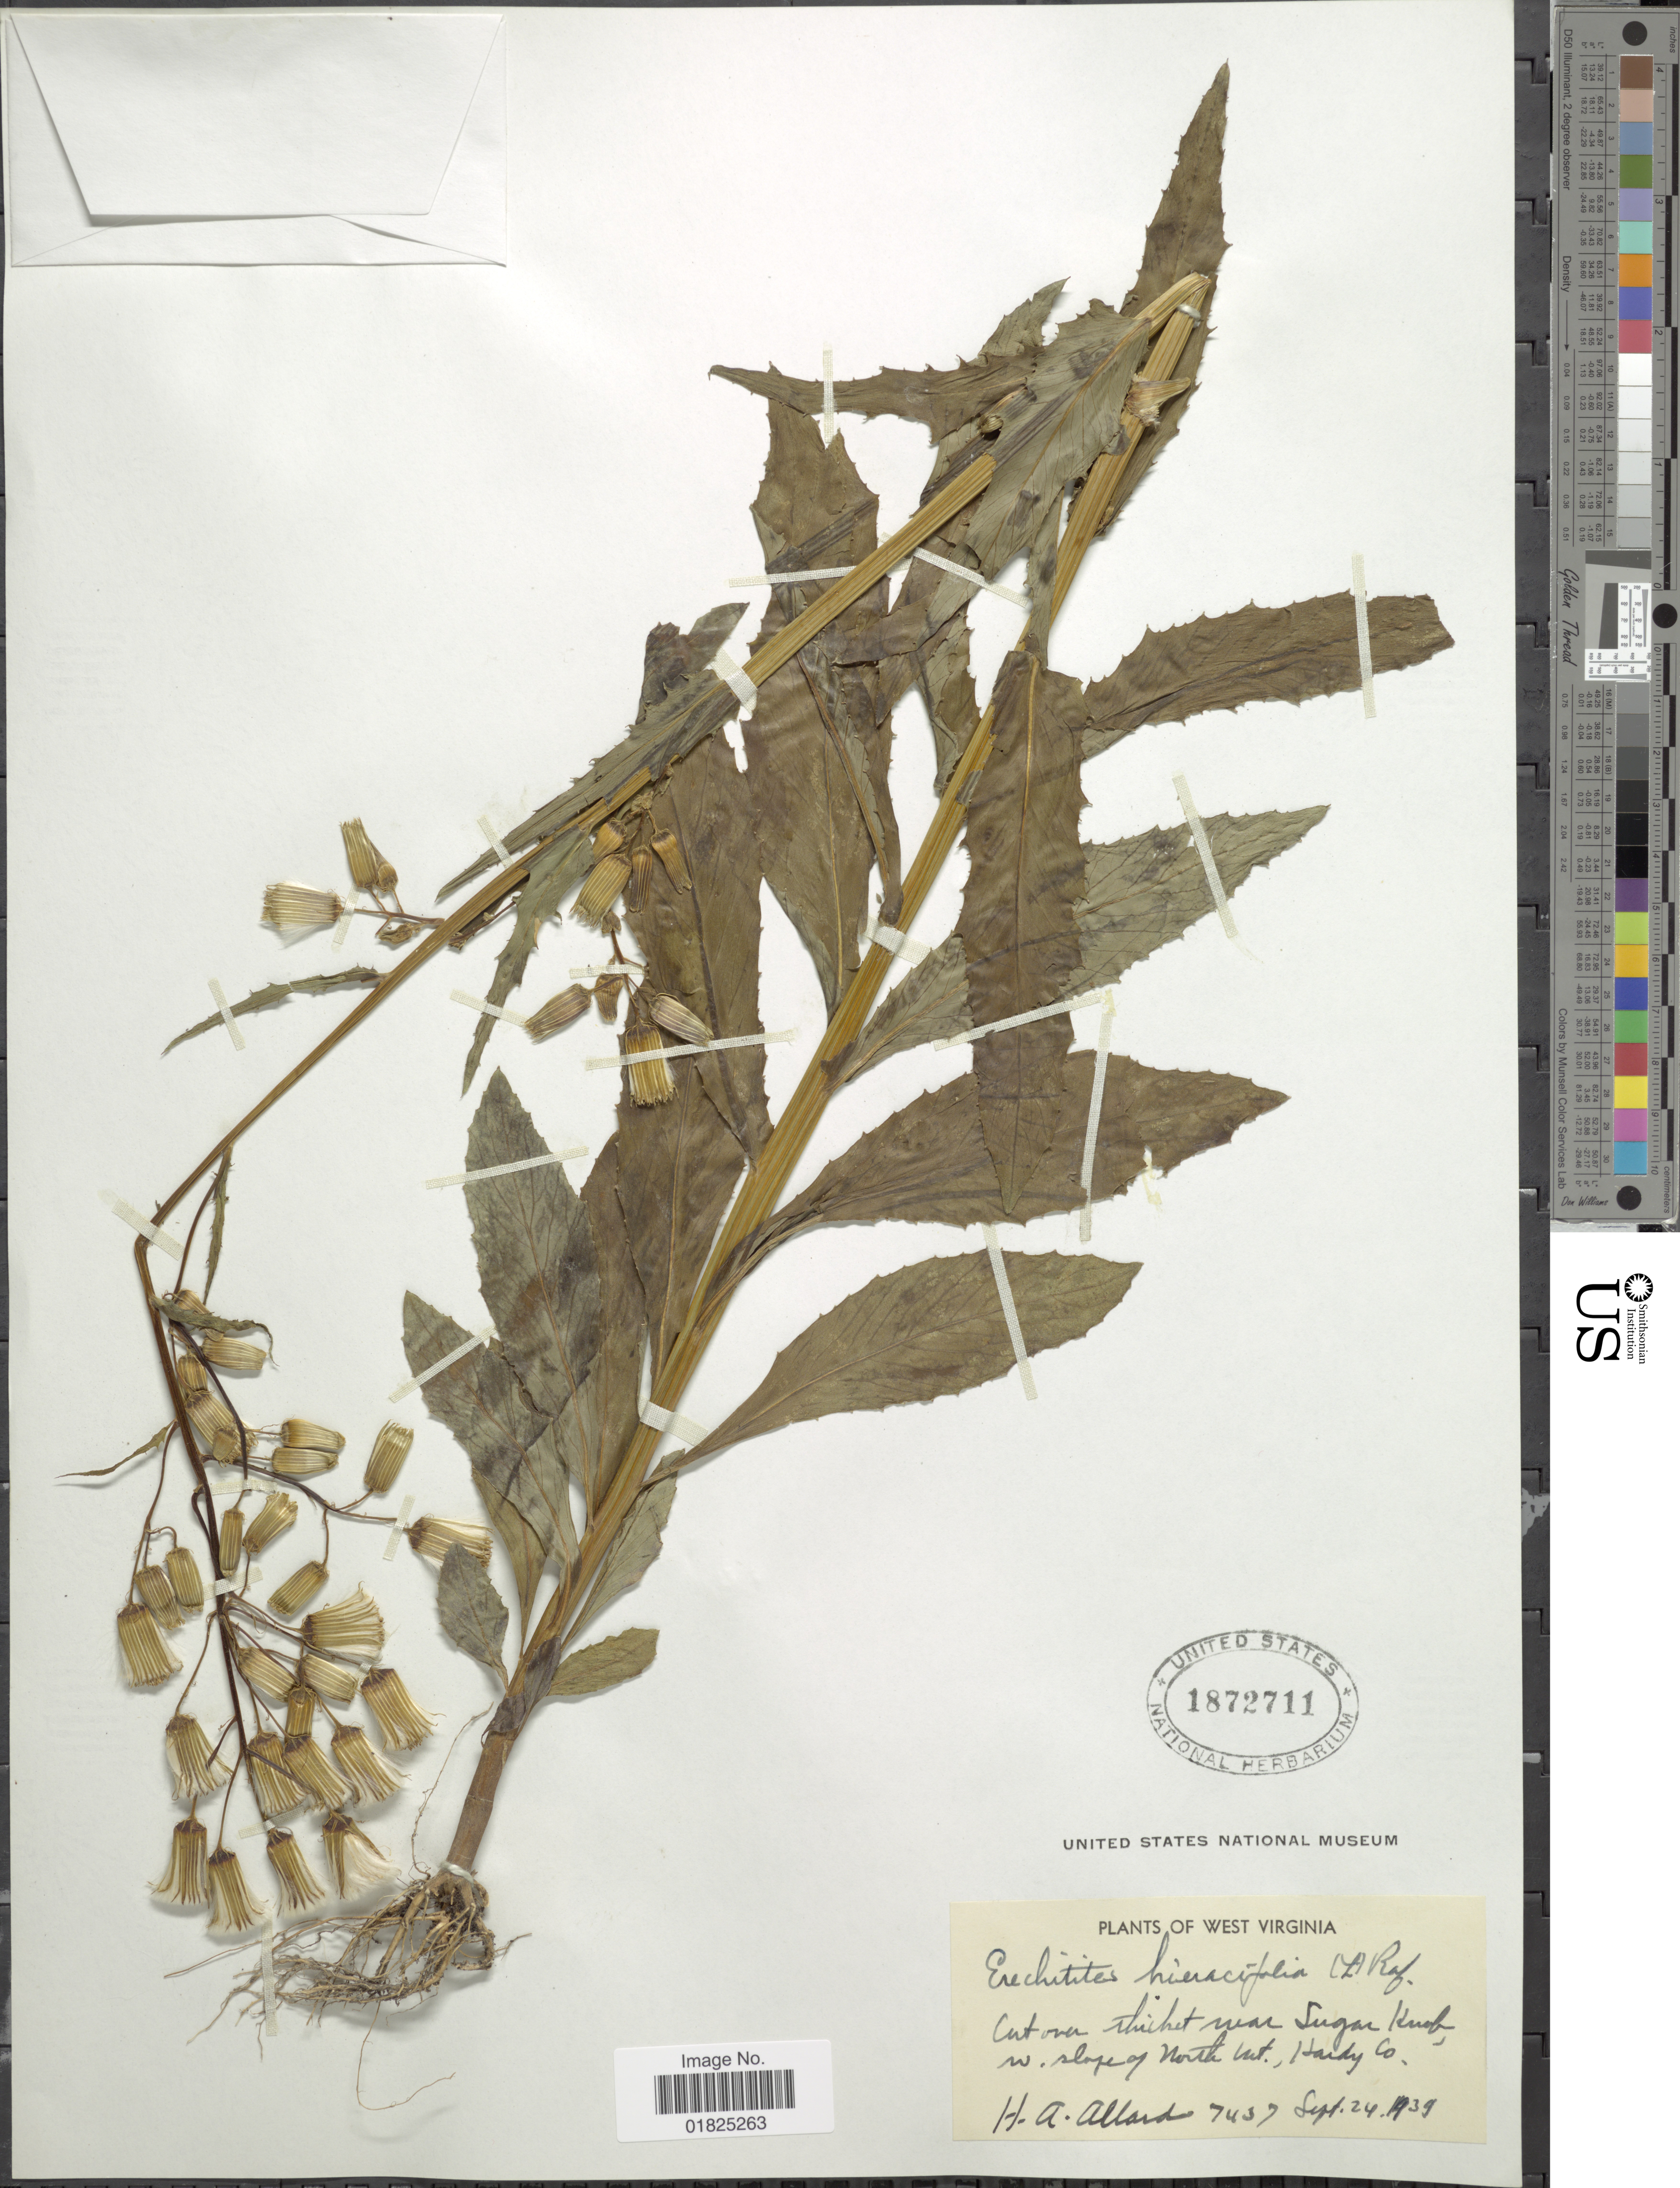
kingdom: Plantae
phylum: Tracheophyta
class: Magnoliopsida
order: Asterales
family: Asteraceae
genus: Erechtites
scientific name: Erechtites hieraciifolius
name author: (L.) Raf. ex DC.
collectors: H. A. Allard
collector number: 7437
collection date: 1939-09-24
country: United States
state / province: West Virginia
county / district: Hardy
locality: Thickte near Sugar Hill, W slope of North Mt., Hardy Co.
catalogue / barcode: US 1872711